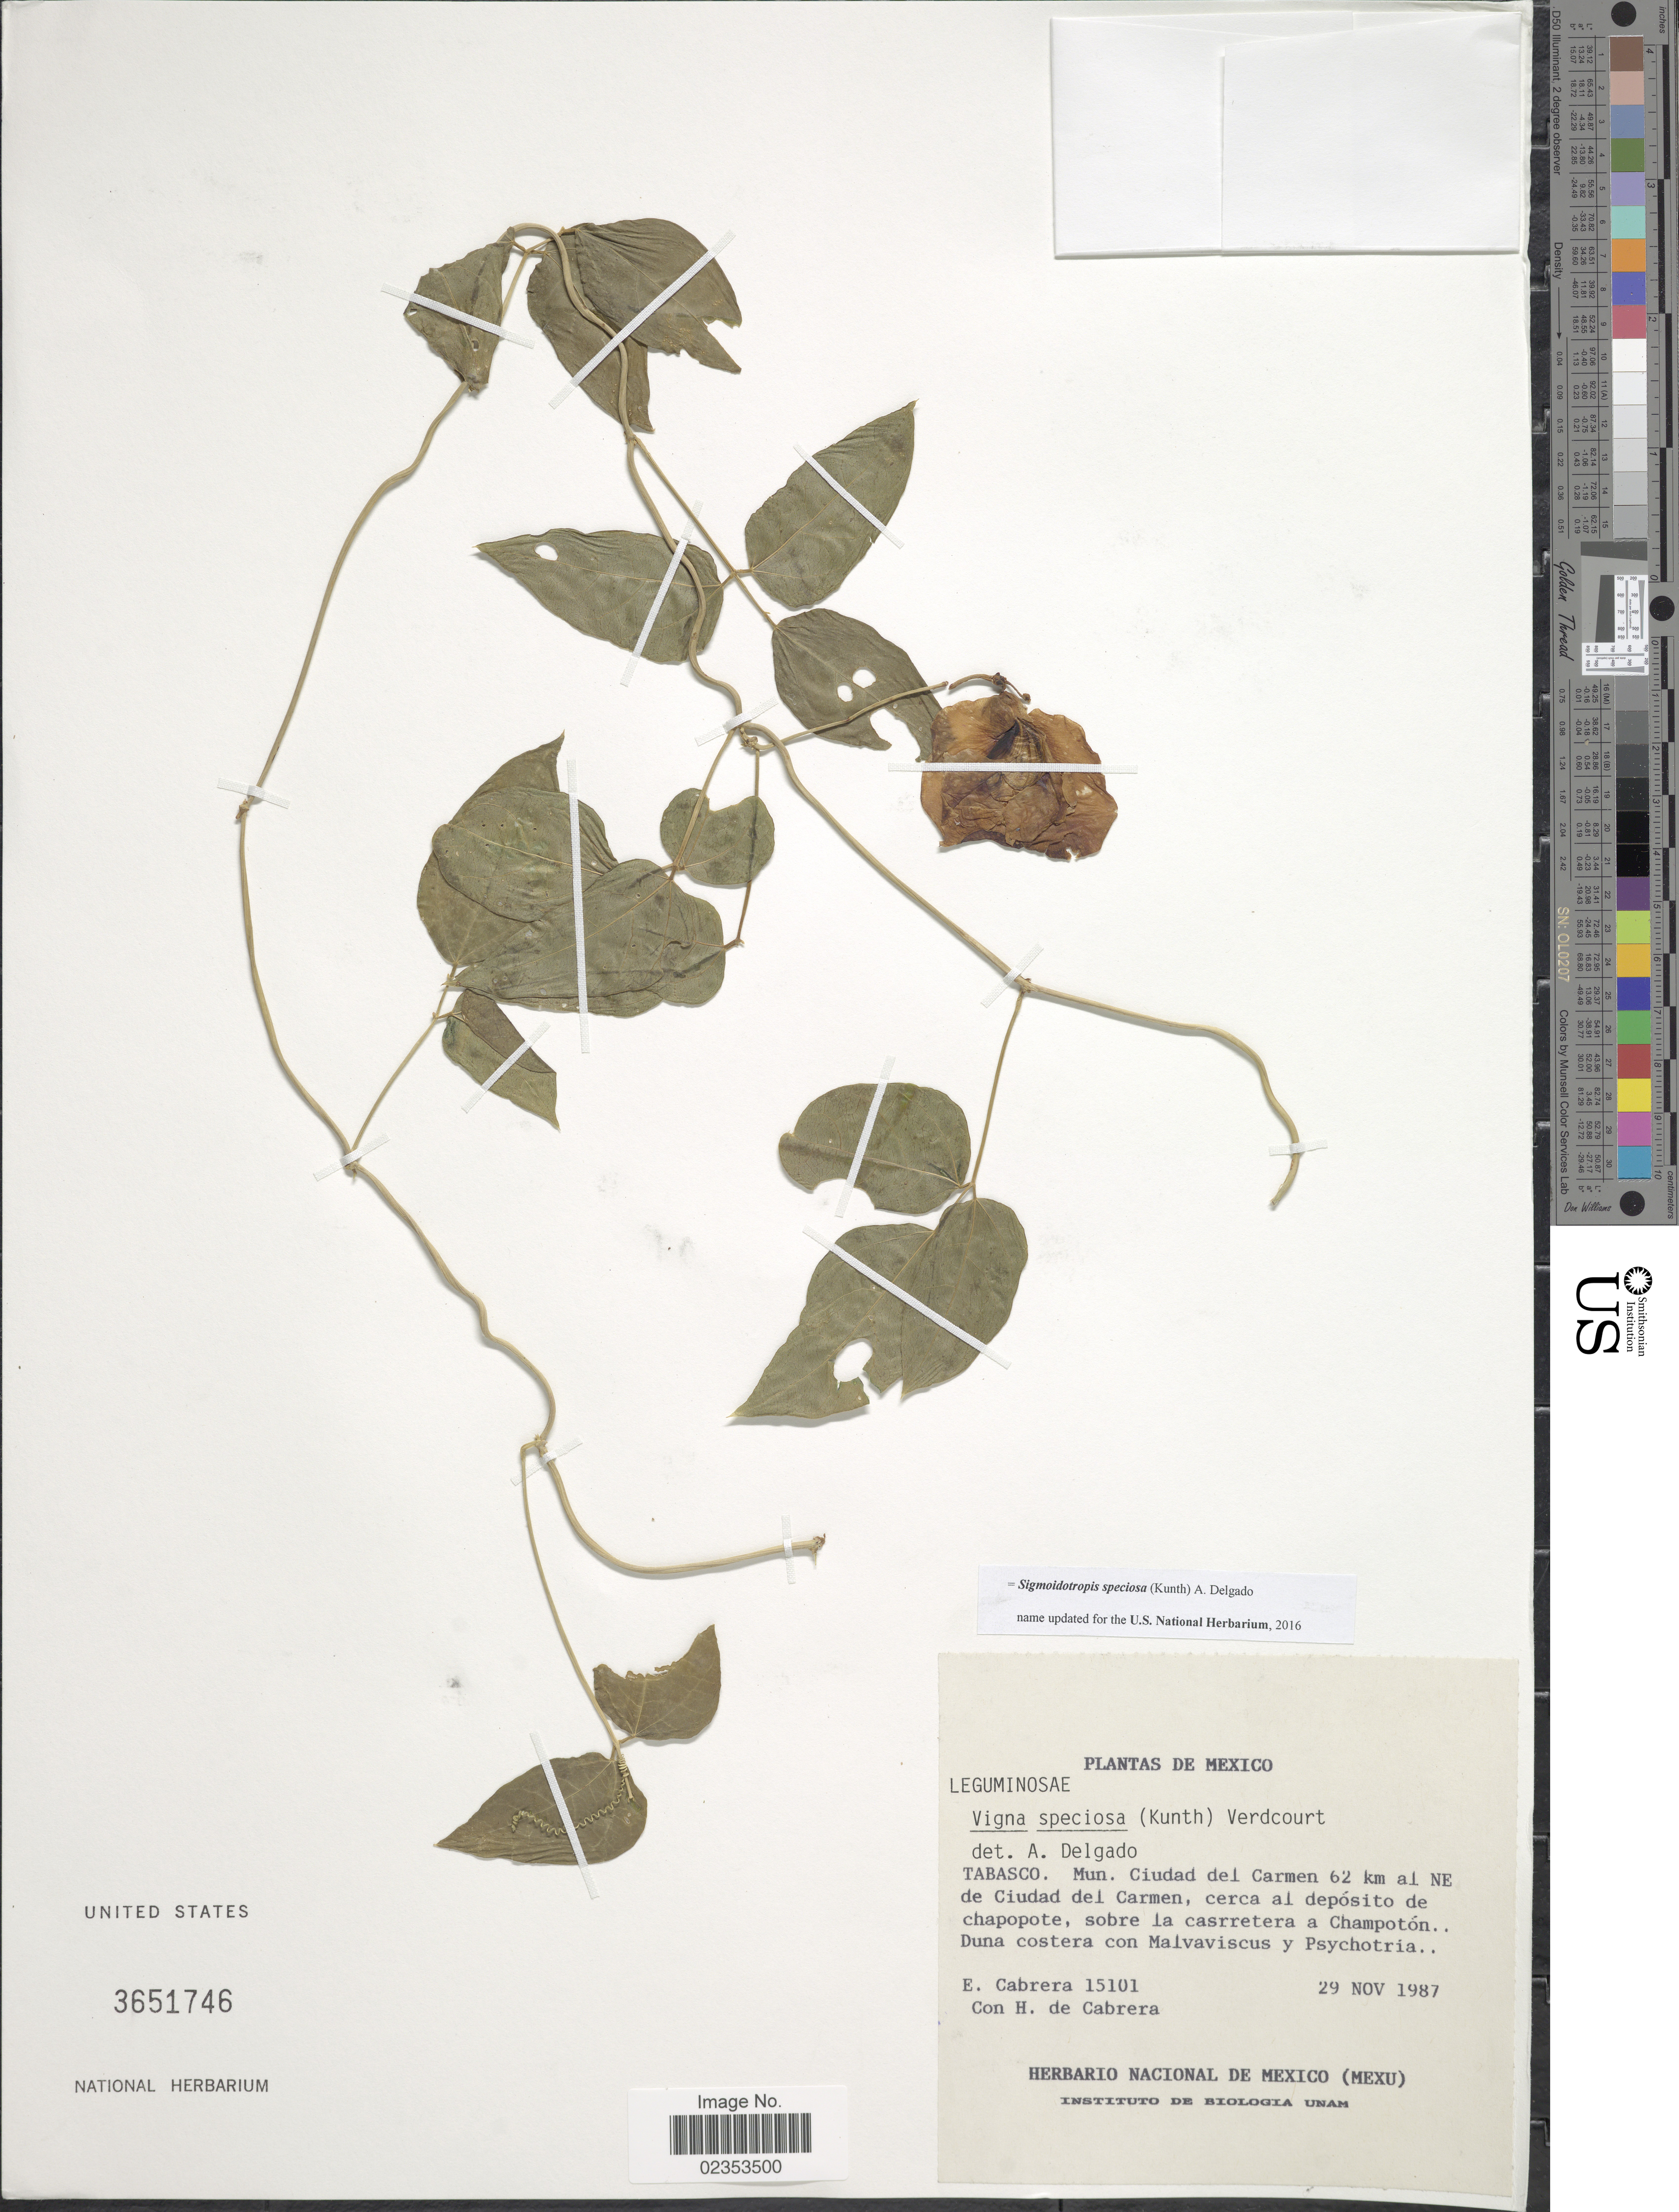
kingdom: Plantae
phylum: Tracheophyta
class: Magnoliopsida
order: Fabales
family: Fabaceae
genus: Sigmoidotropis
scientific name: Sigmoidotropis speciosa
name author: (Kunth) A. Delgado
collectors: E. Cabrera & H. de Cabrera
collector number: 15101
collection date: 1987-11-29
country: Mexico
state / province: Tabasco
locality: Mun. Ciudad del Carmen 62 km al NE de Ciudad del Carmen, cerca qal deposito de chapopote, sobre la casrretera a Champoton.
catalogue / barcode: US 3651746